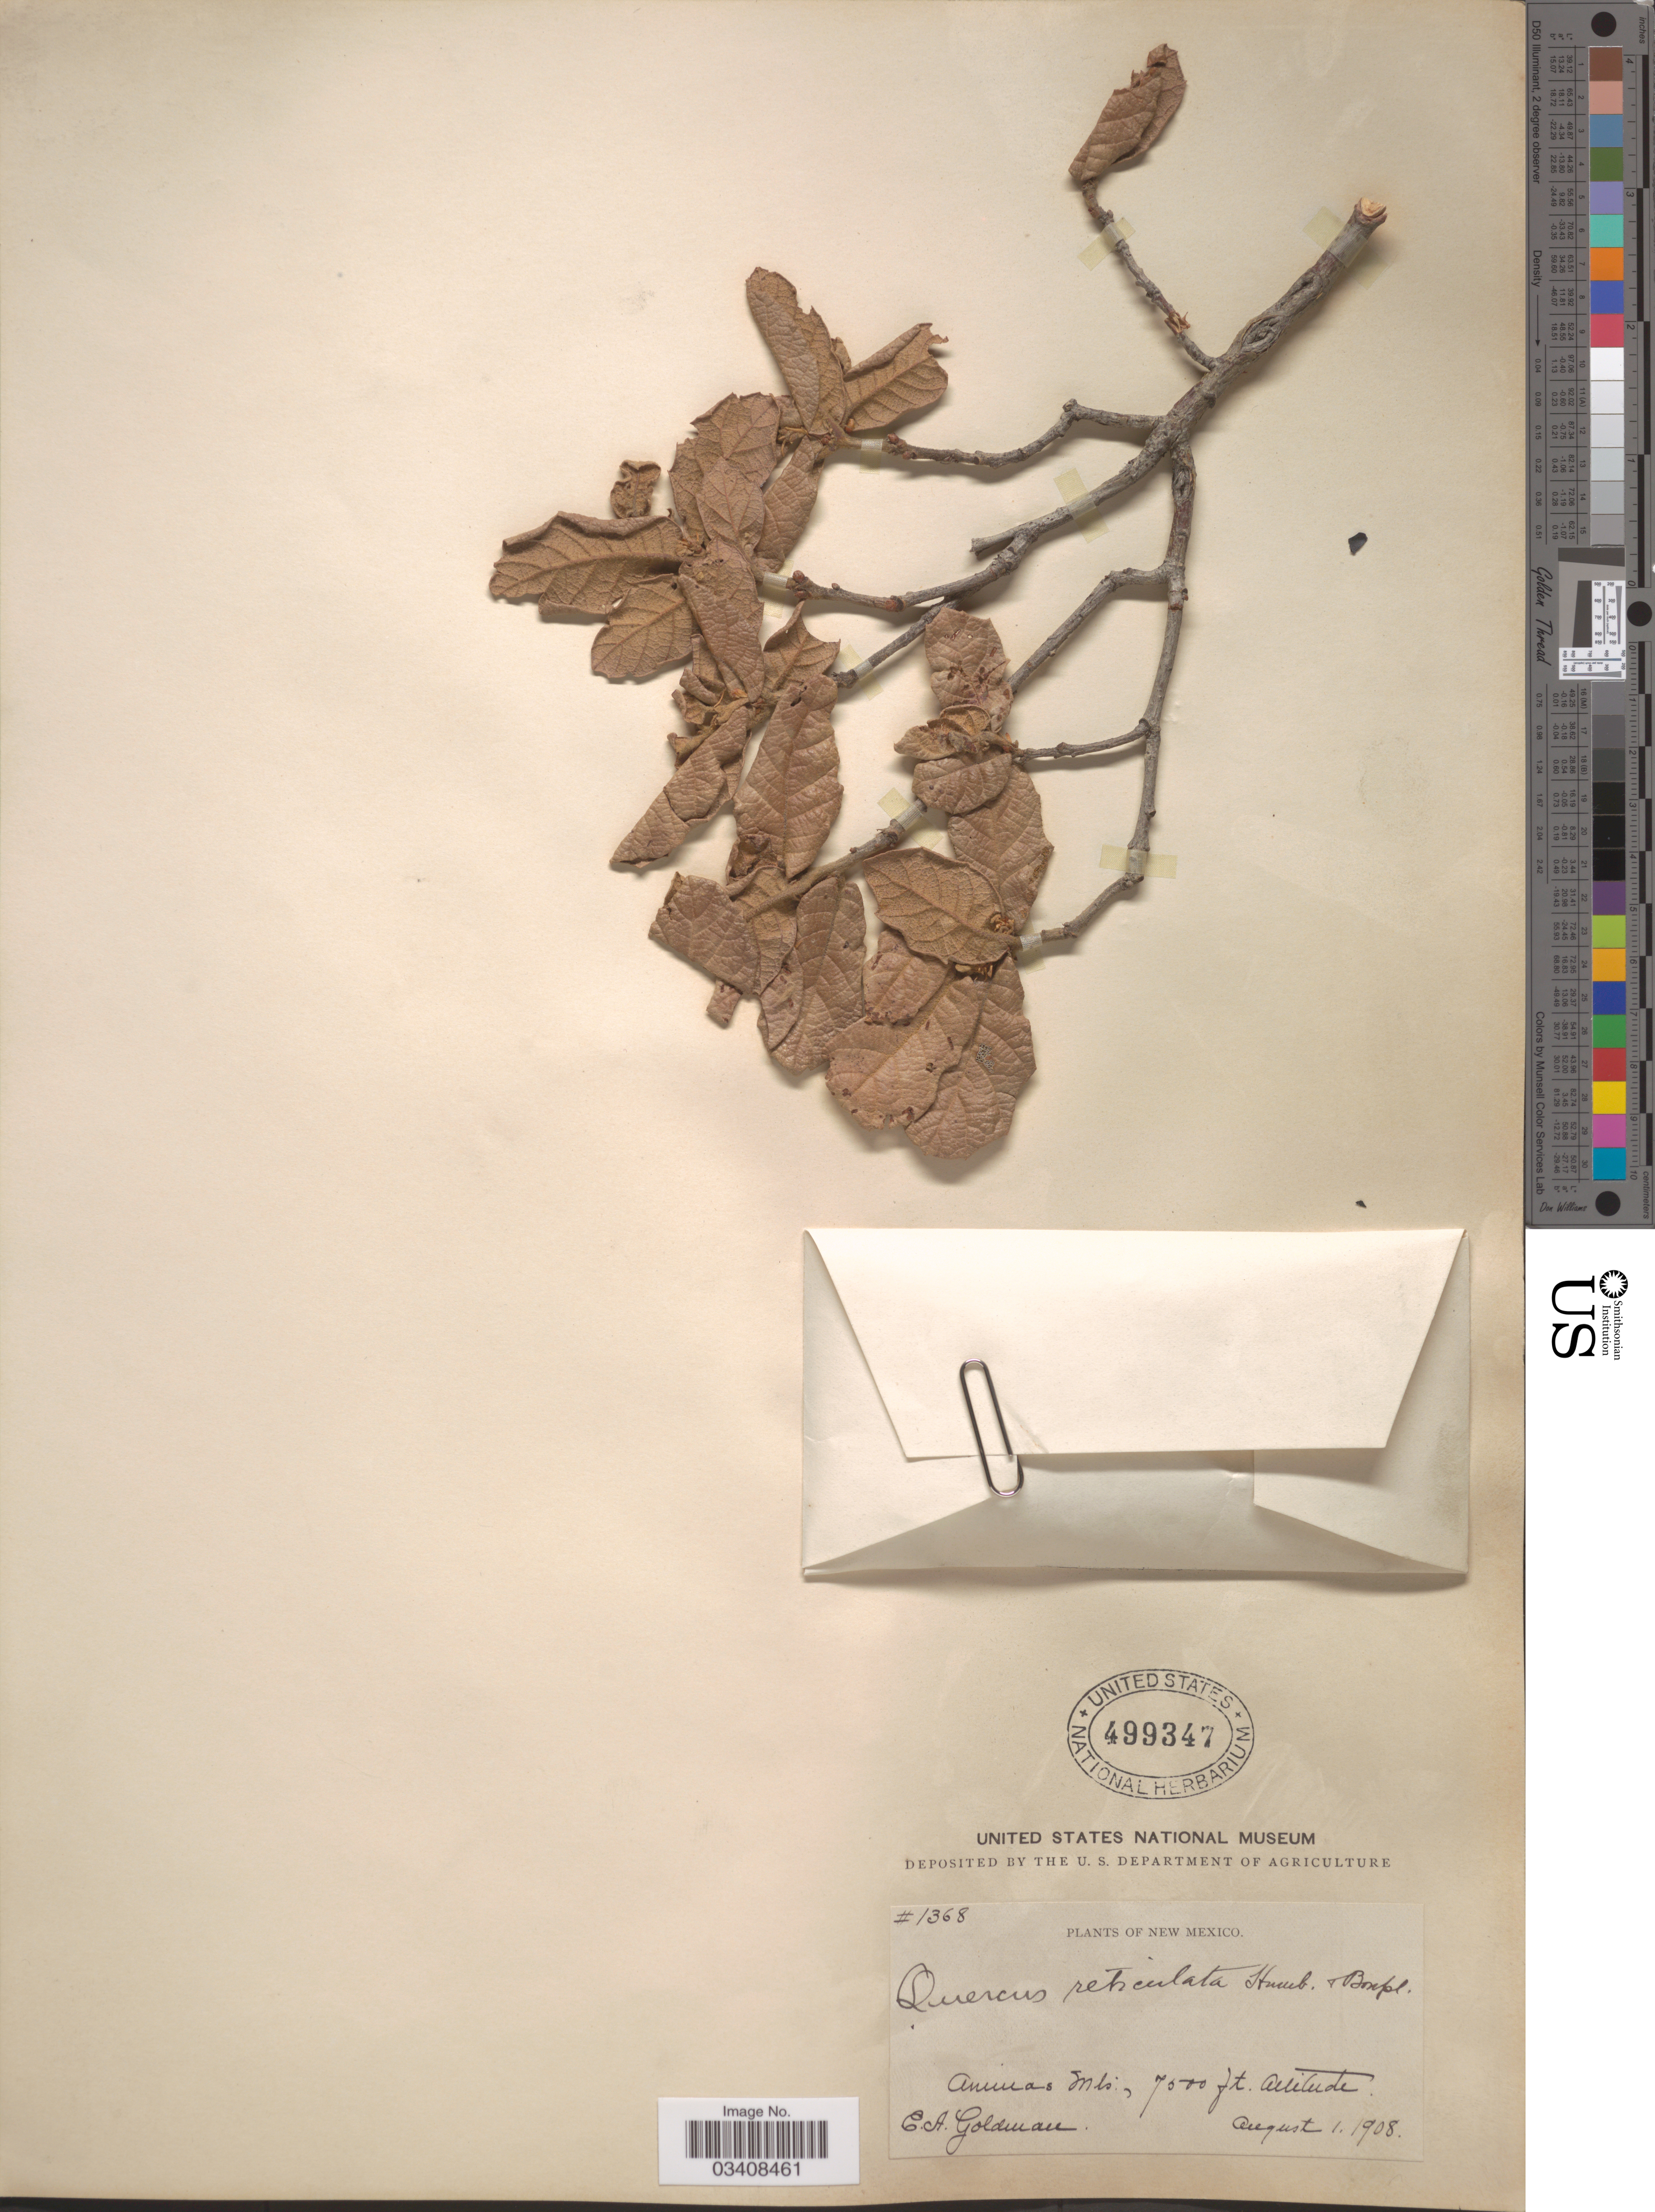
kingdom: Plantae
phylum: Tracheophyta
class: Magnoliopsida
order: Fagales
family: Fagaceae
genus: Quercus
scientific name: Quercus rugosa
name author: Née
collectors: E. A. Goldman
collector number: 1368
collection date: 1908-08-01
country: United States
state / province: New Mexico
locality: Animas Mts.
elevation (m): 2286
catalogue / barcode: US 499347